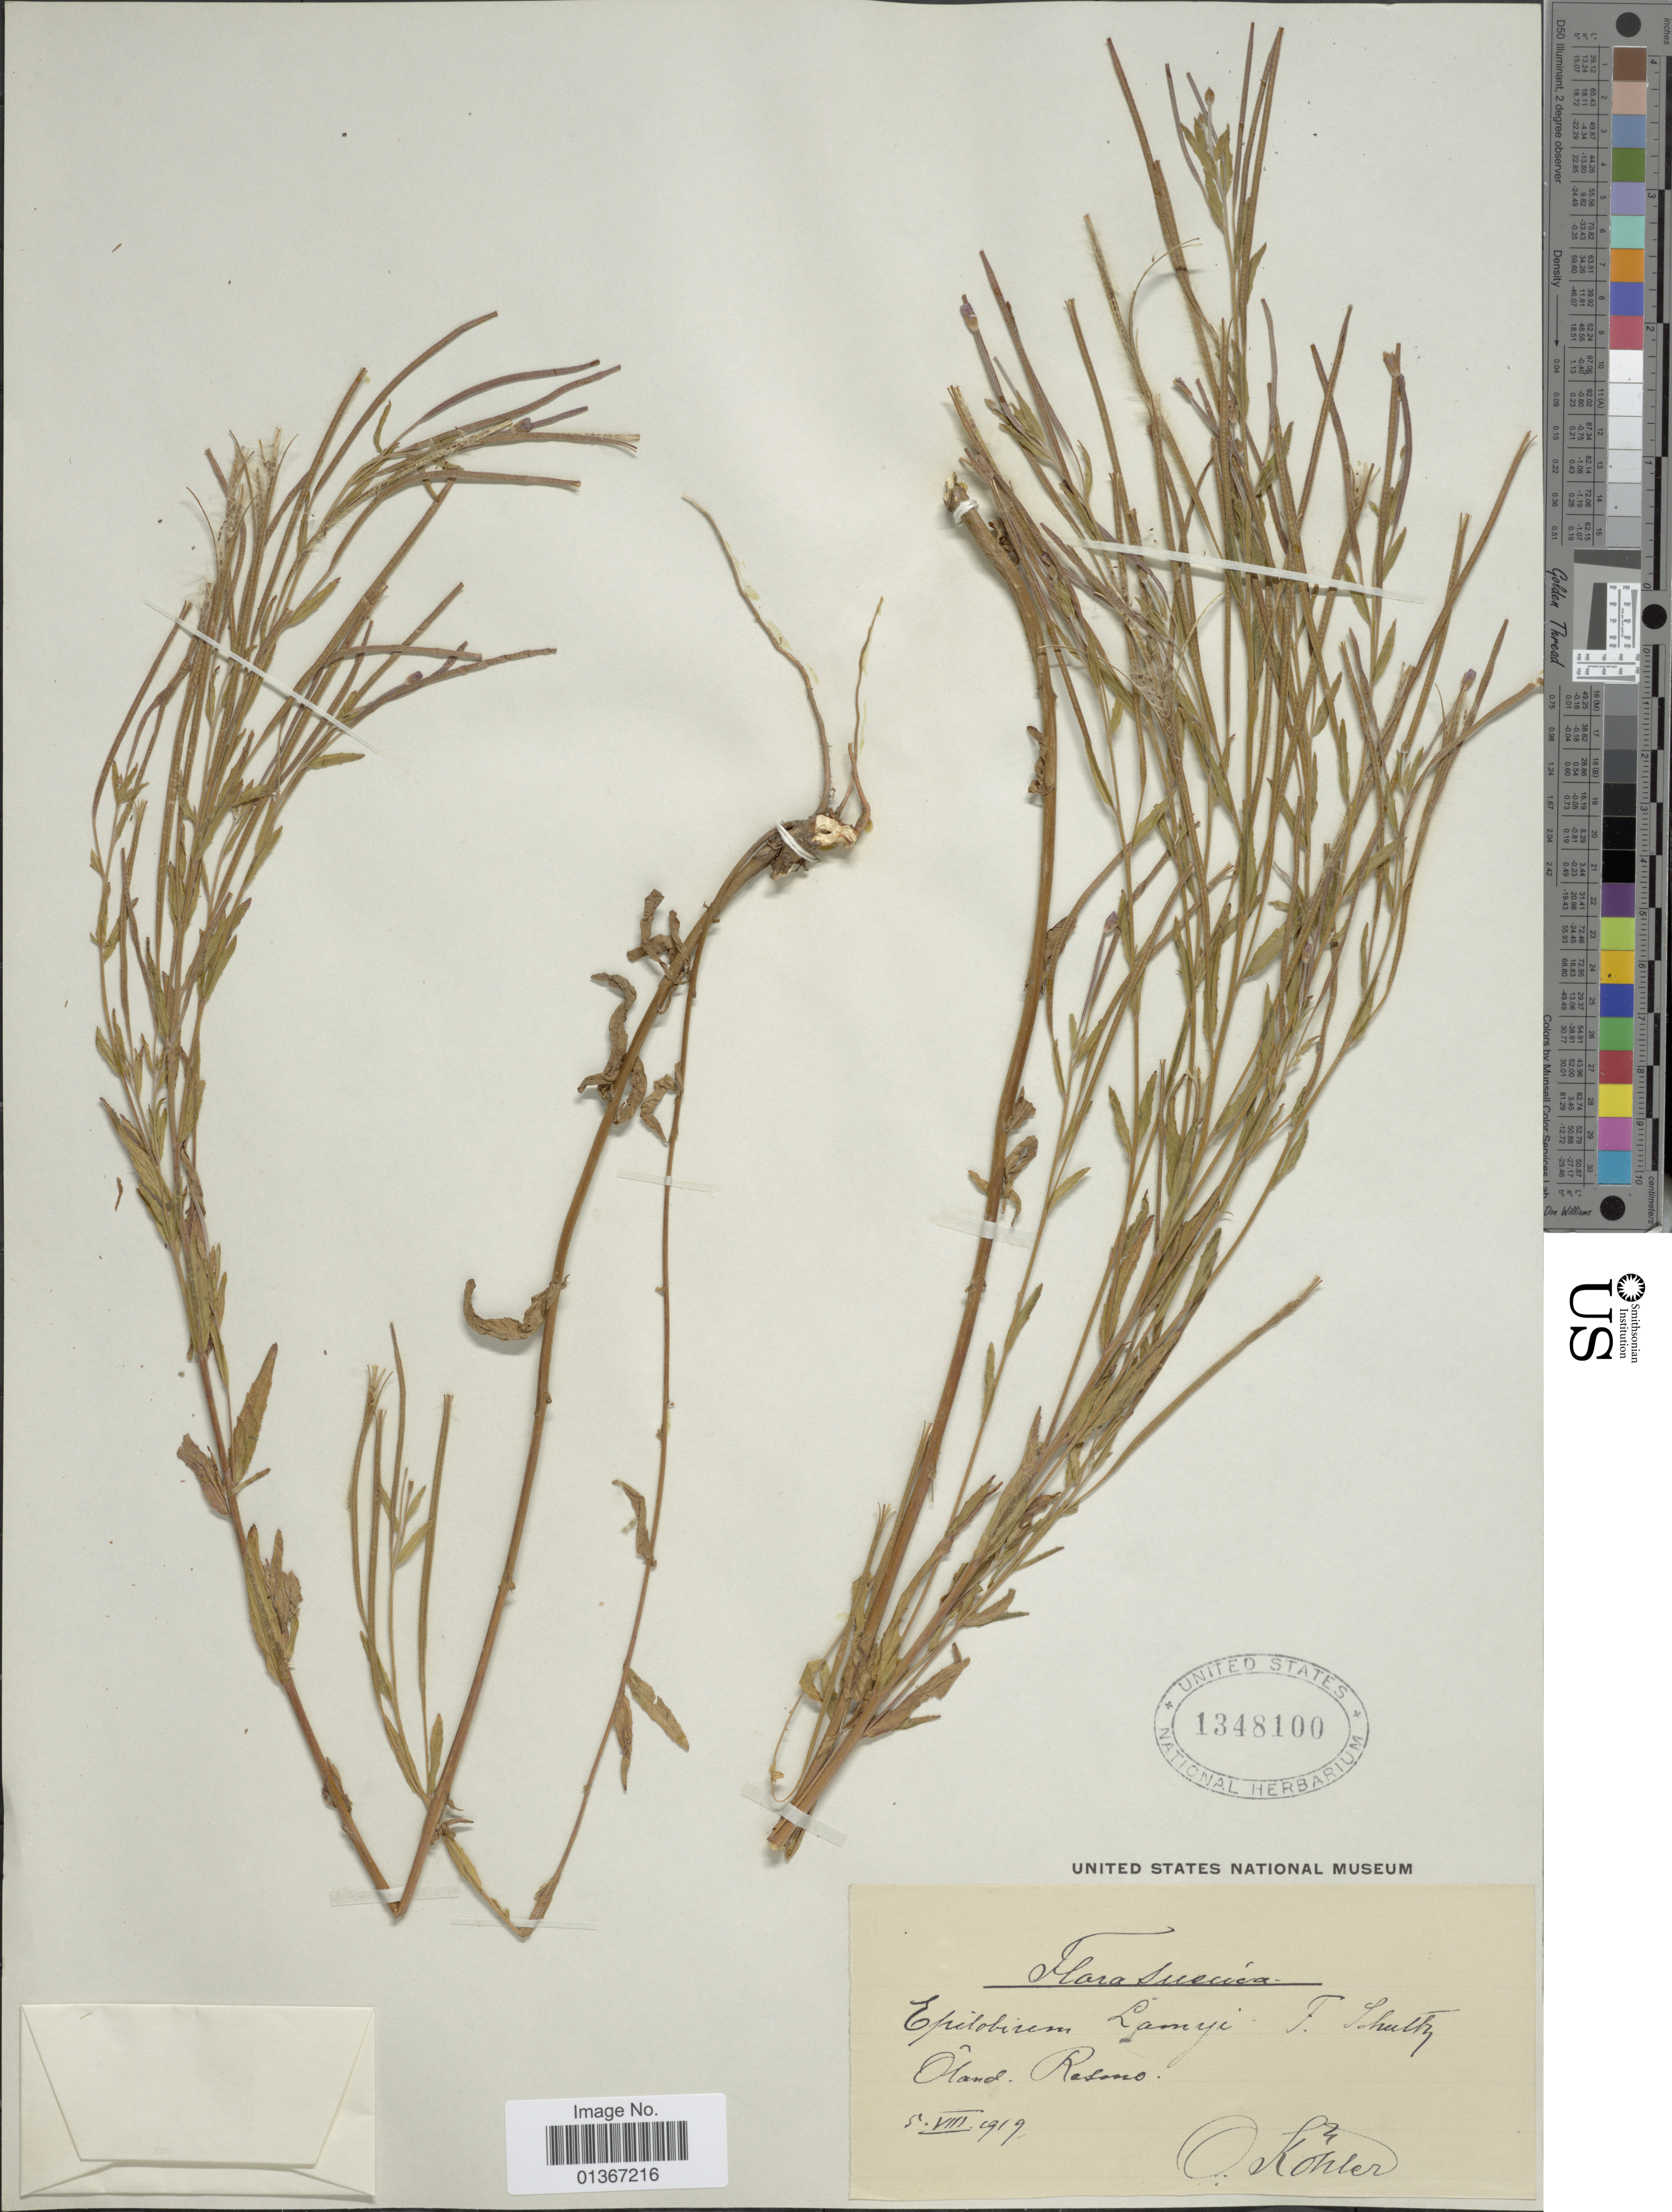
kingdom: Plantae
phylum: Tracheophyta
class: Magnoliopsida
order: Myrtales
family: Onagraceae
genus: Epilobium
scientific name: Epilobium tetragonum subsp. lamyi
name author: (F.W. Schultz) Nyman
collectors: O. Köhler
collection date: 1919-08-05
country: Sweden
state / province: Kalmar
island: Öland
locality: Resmo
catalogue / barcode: US 1348100